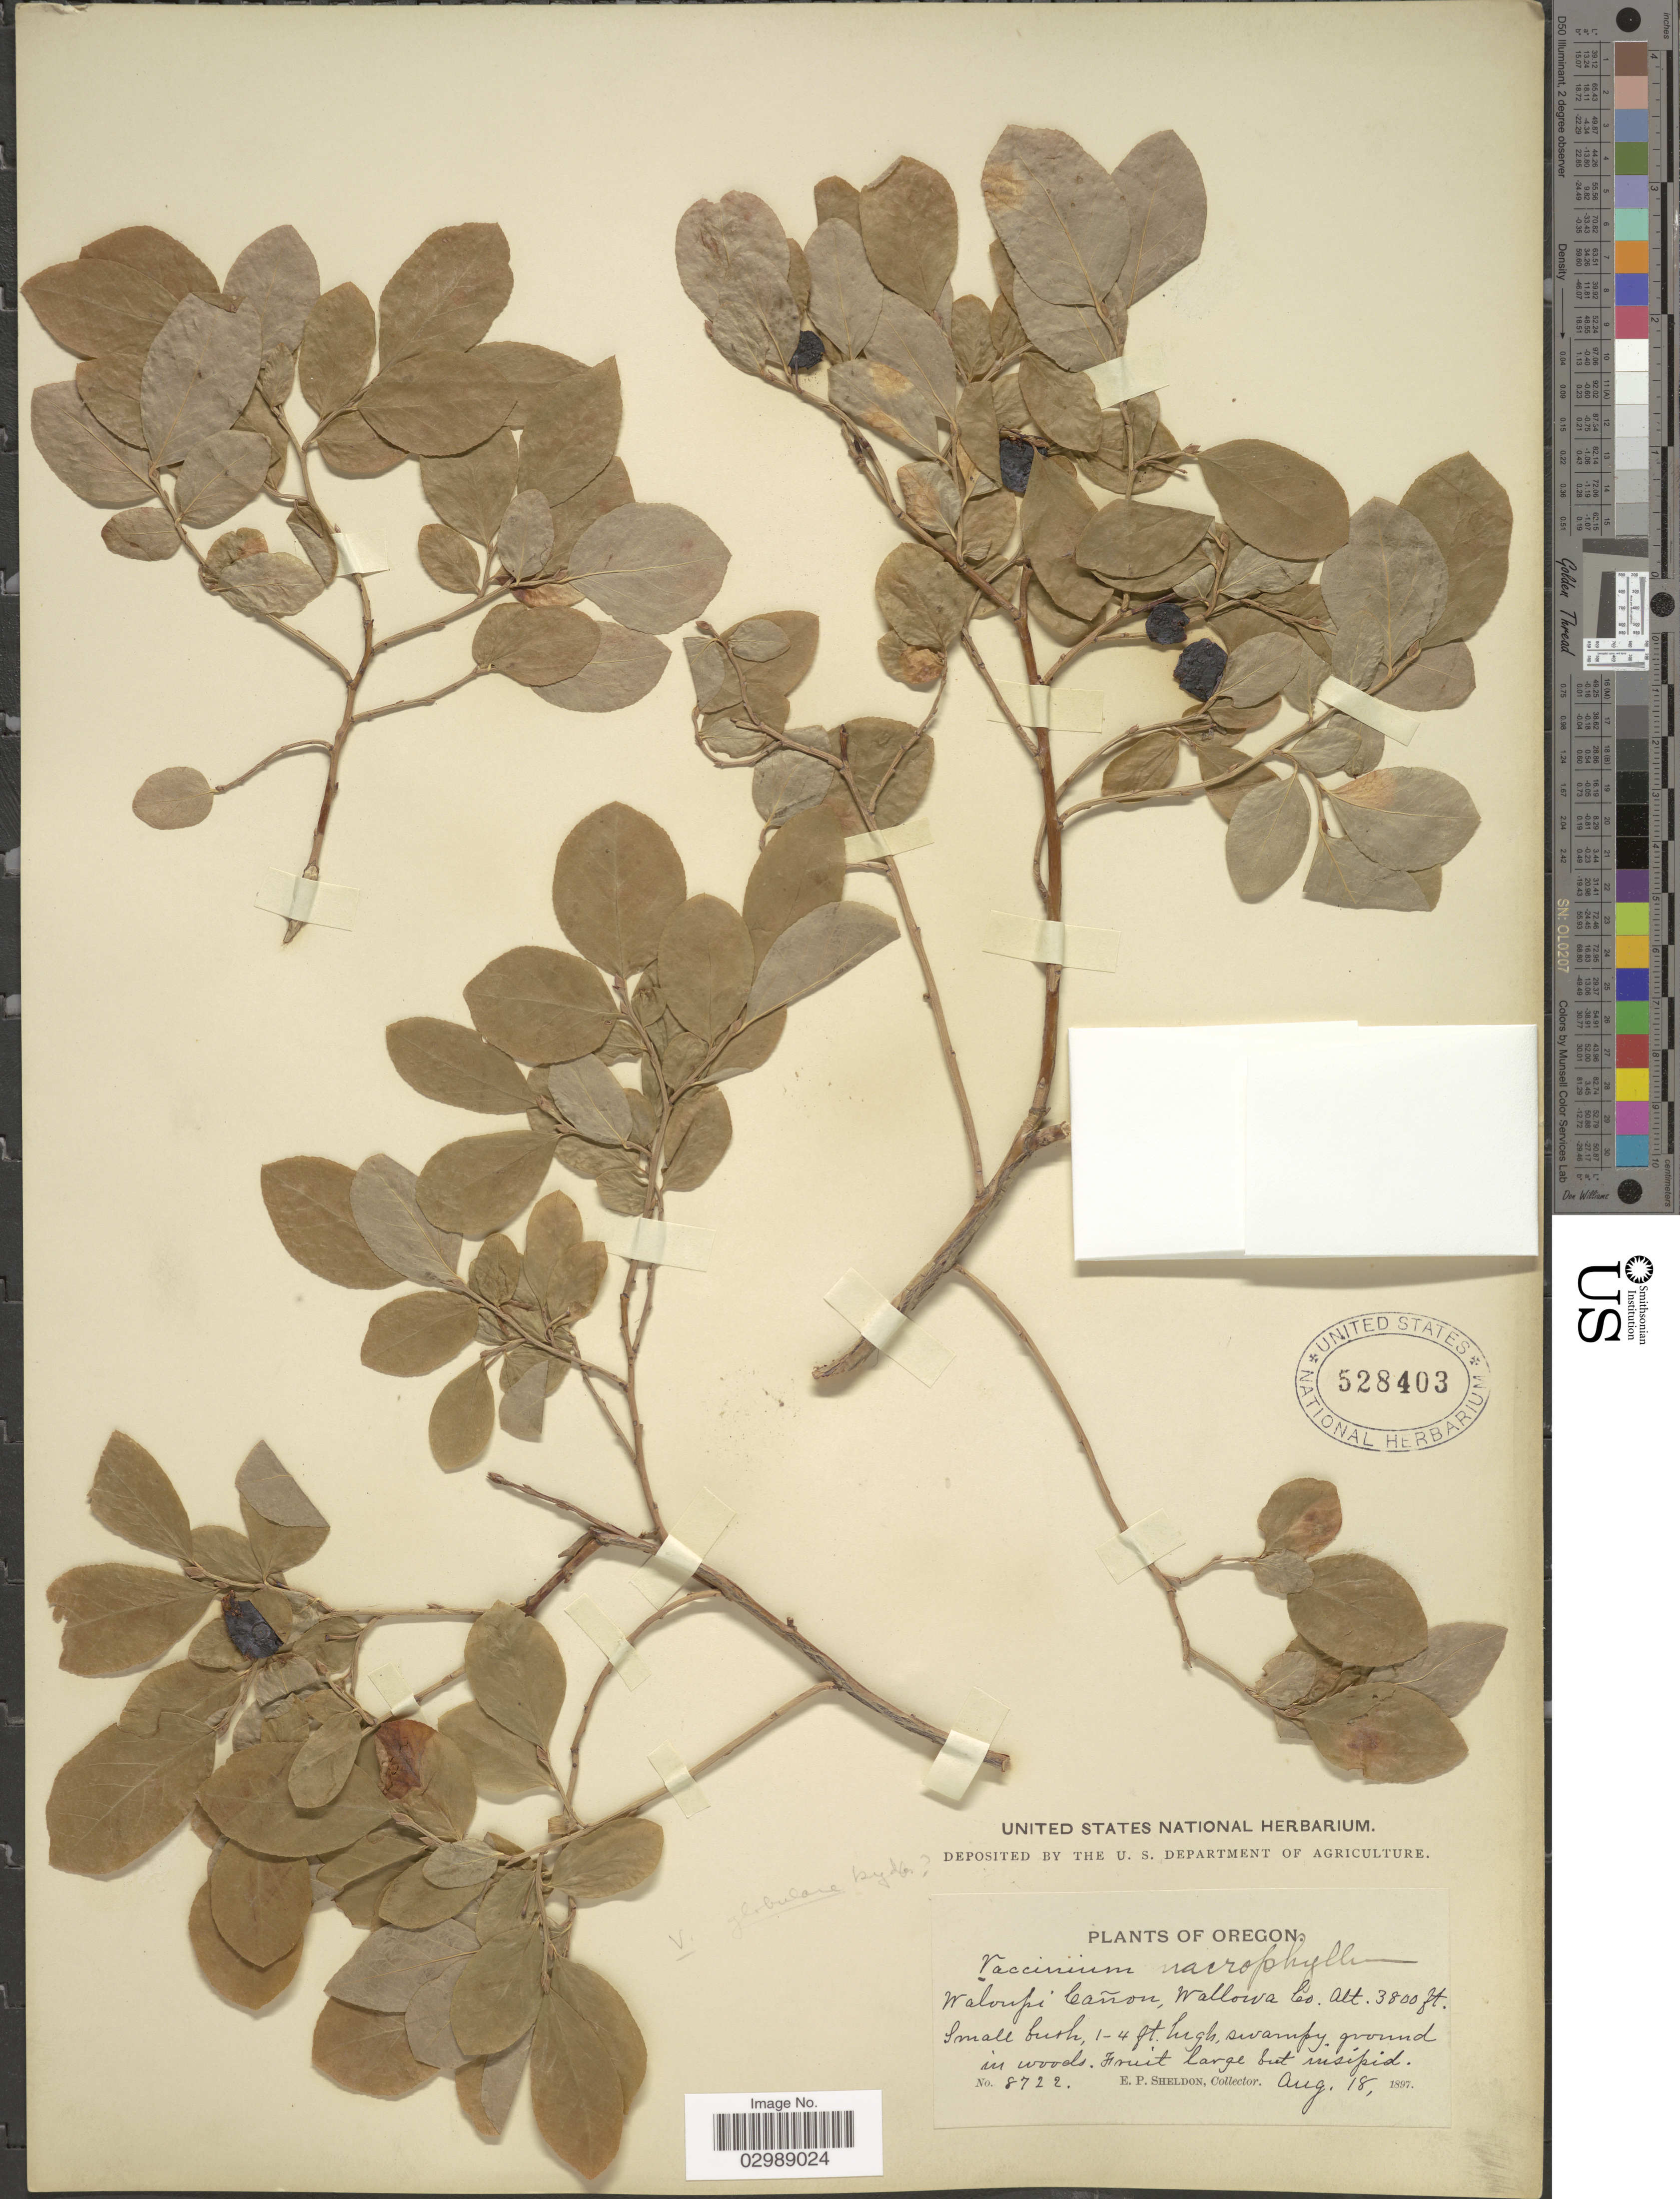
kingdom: Plantae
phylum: Tracheophyta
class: Magnoliopsida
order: Ericales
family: Ericaceae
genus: Vaccinium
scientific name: Vaccinium ovalifolium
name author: Sm.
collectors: E. P. Sheldon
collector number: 8722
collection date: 1897-08-18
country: United States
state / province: Oregon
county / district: Wallowa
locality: Waloupi Cañon, Wallowa Co.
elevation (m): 1158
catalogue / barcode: US 528403